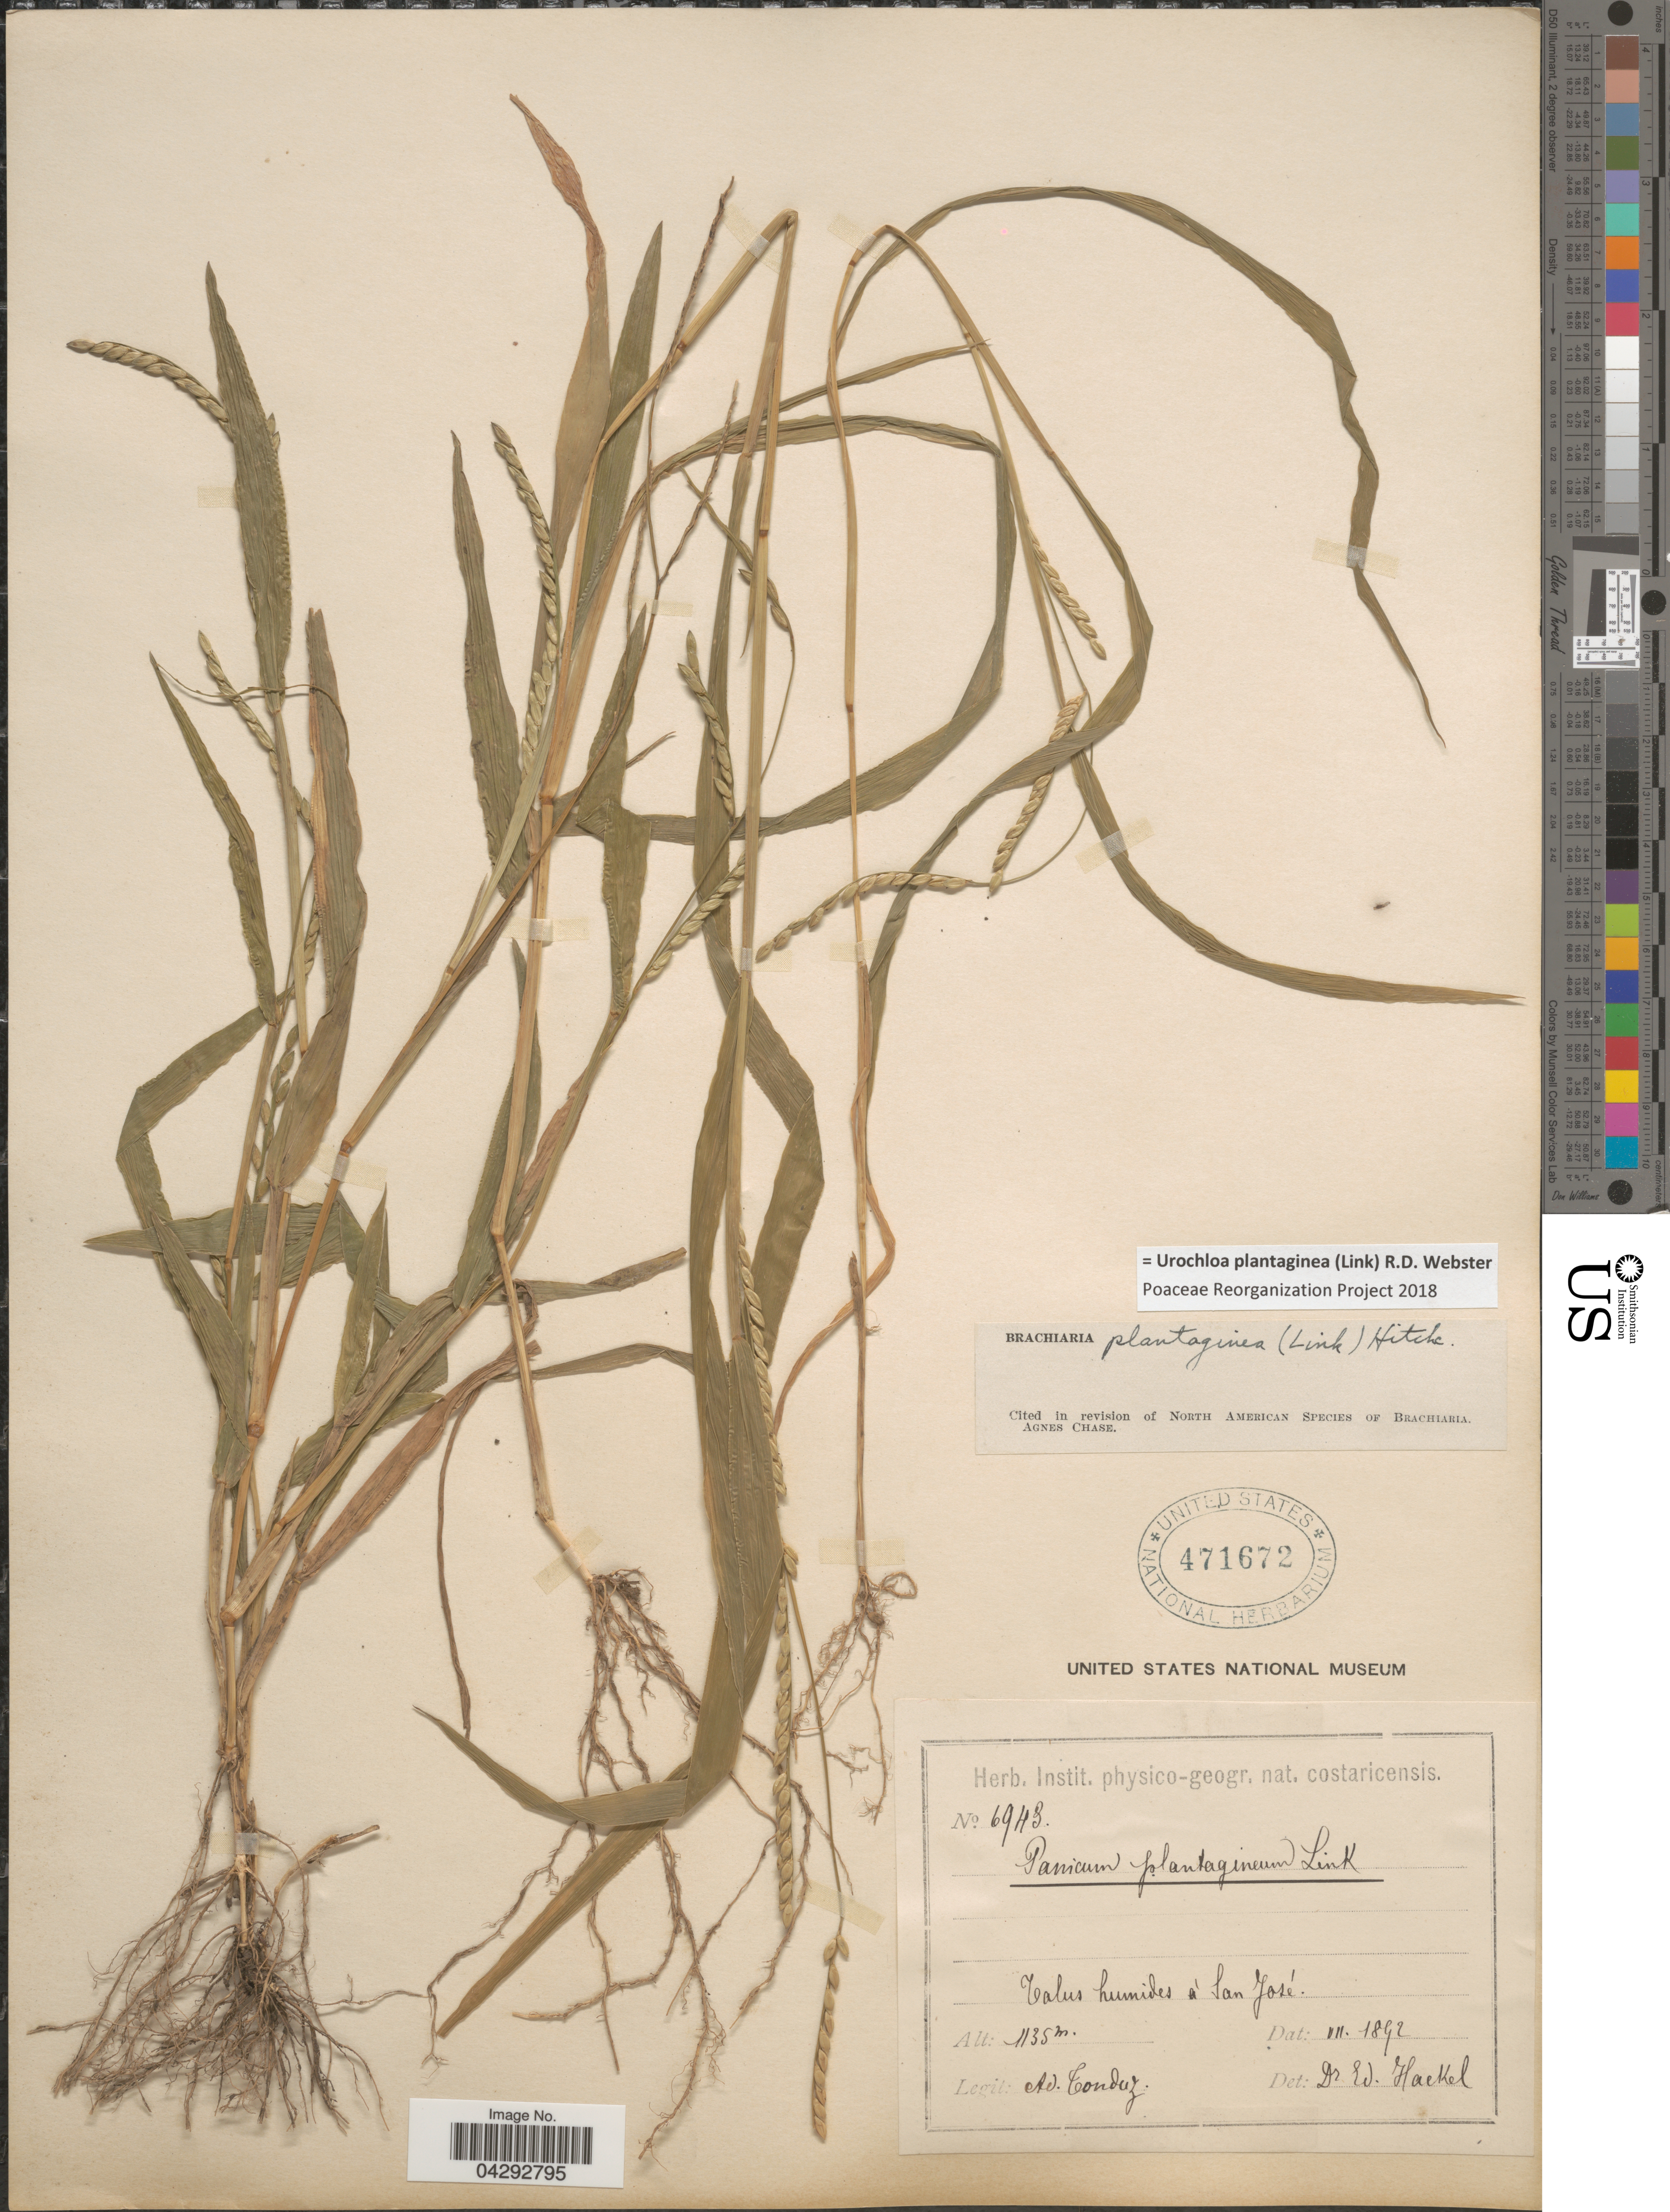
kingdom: Plantae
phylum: Tracheophyta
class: Liliopsida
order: Poales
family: Poaceae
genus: Urochloa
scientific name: Urochloa plantaginea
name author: (Link) R.D. Webster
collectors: A. Tonduz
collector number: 6943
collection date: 1892-07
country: Costa Rica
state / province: San José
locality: Talus humides à San José.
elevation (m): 1135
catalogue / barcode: US 471672